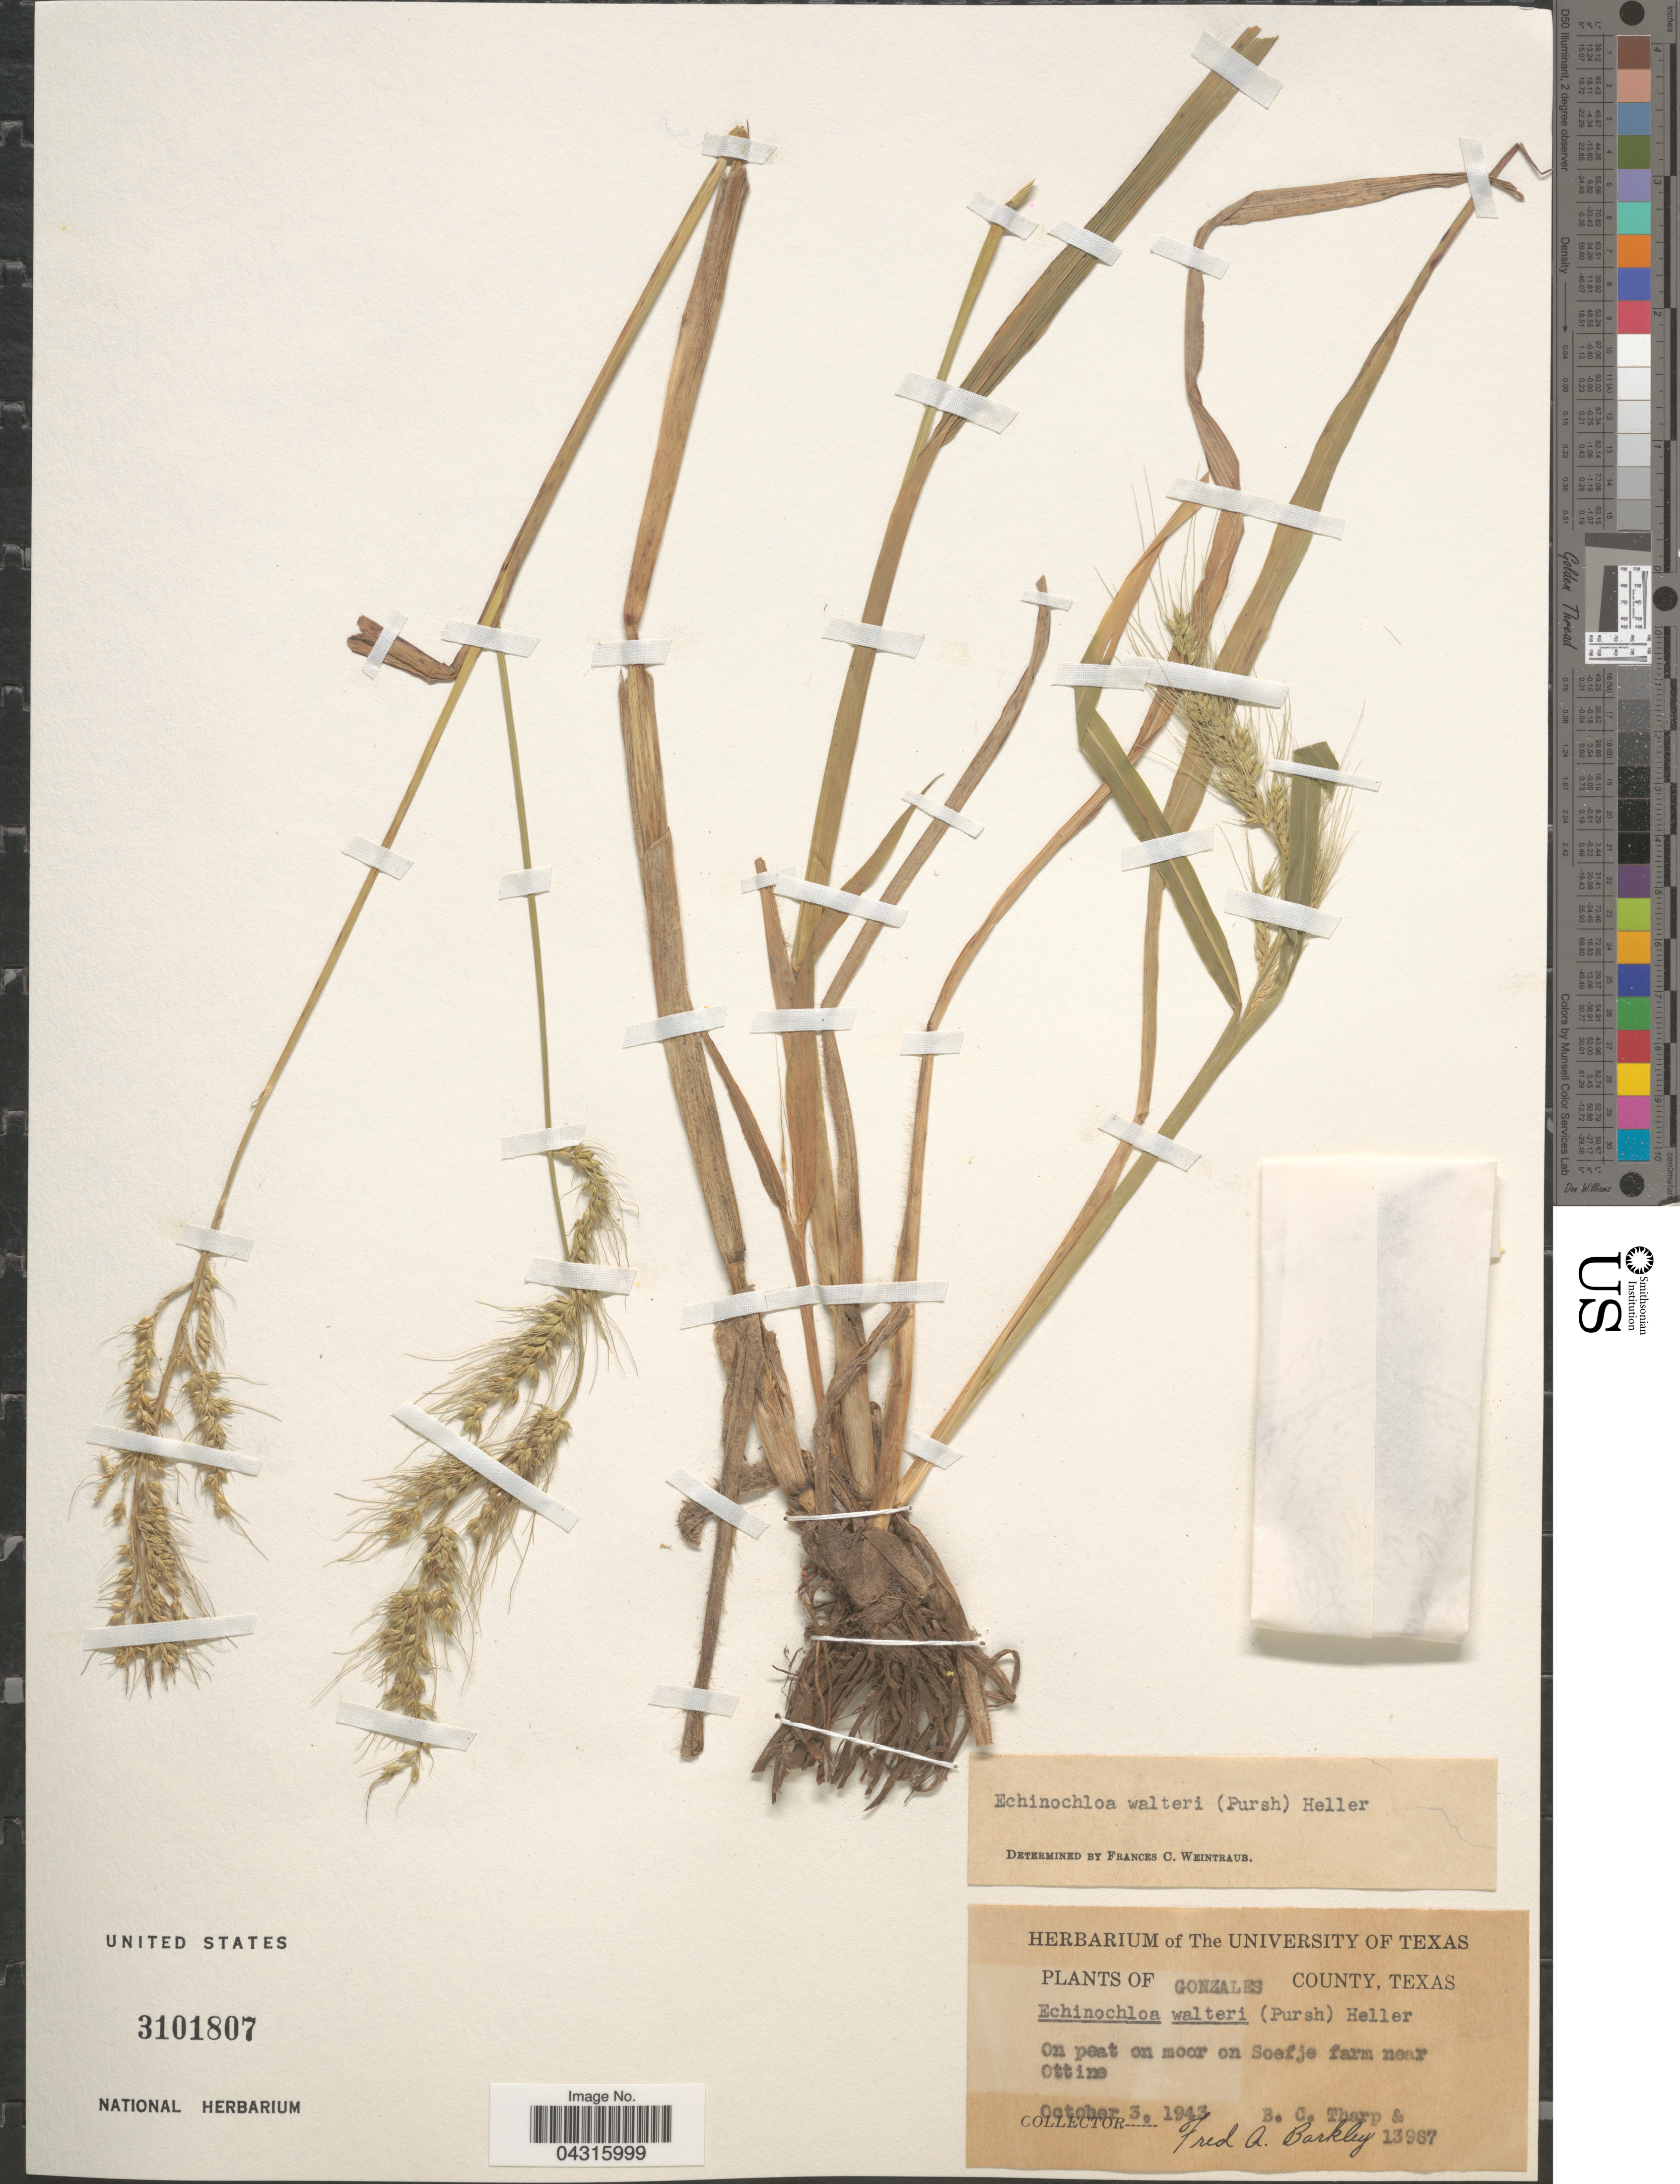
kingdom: Plantae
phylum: Tracheophyta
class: Liliopsida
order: Poales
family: Poaceae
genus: Echinochloa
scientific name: Echinochloa walteri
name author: (Pursh) A. Heller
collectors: B. C. Tharp & F. A. Barkley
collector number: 13967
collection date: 1943-10-03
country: United States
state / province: Texas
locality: Gonzales County. On peat on moor on Soefje farm near Ottine.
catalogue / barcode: US 3101807